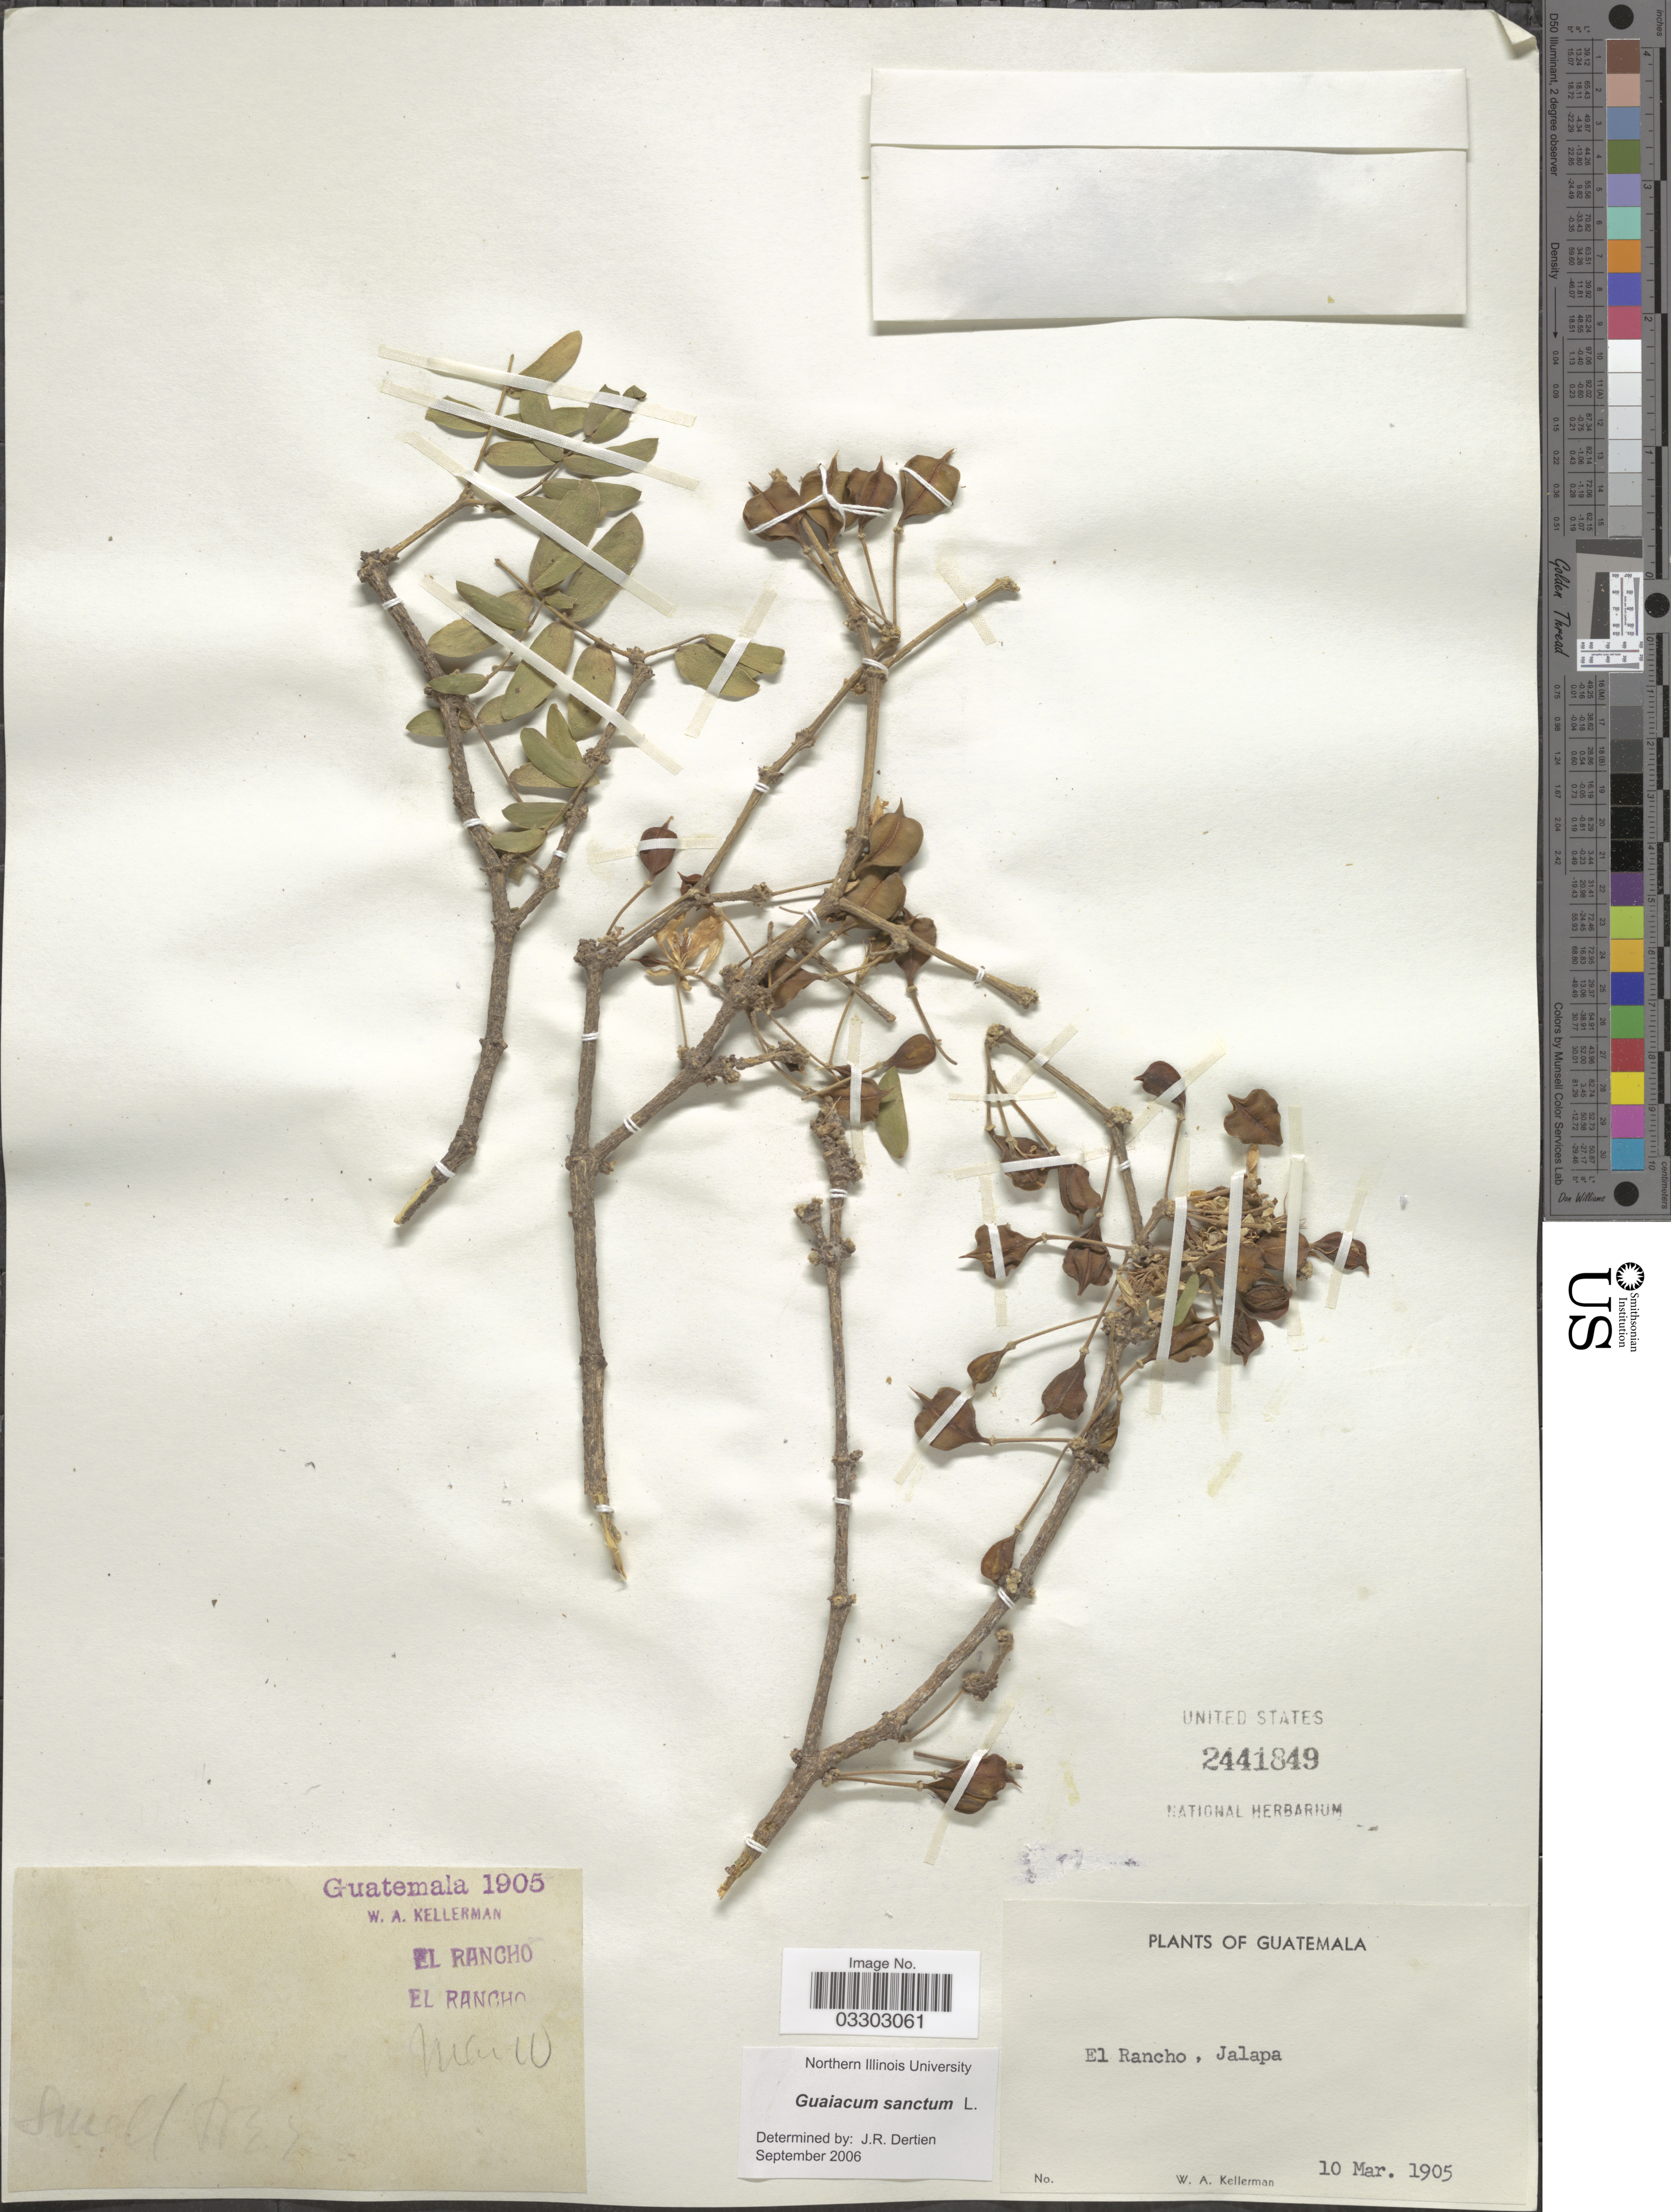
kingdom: Plantae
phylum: Tracheophyta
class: Magnoliopsida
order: Zygophyllales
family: Zygophyllaceae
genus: Guaiacum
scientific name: Guaiacum sanctum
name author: L.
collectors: W. Kellerman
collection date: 1905-03-10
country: Guatemala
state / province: Jalapa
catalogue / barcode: US 2441849